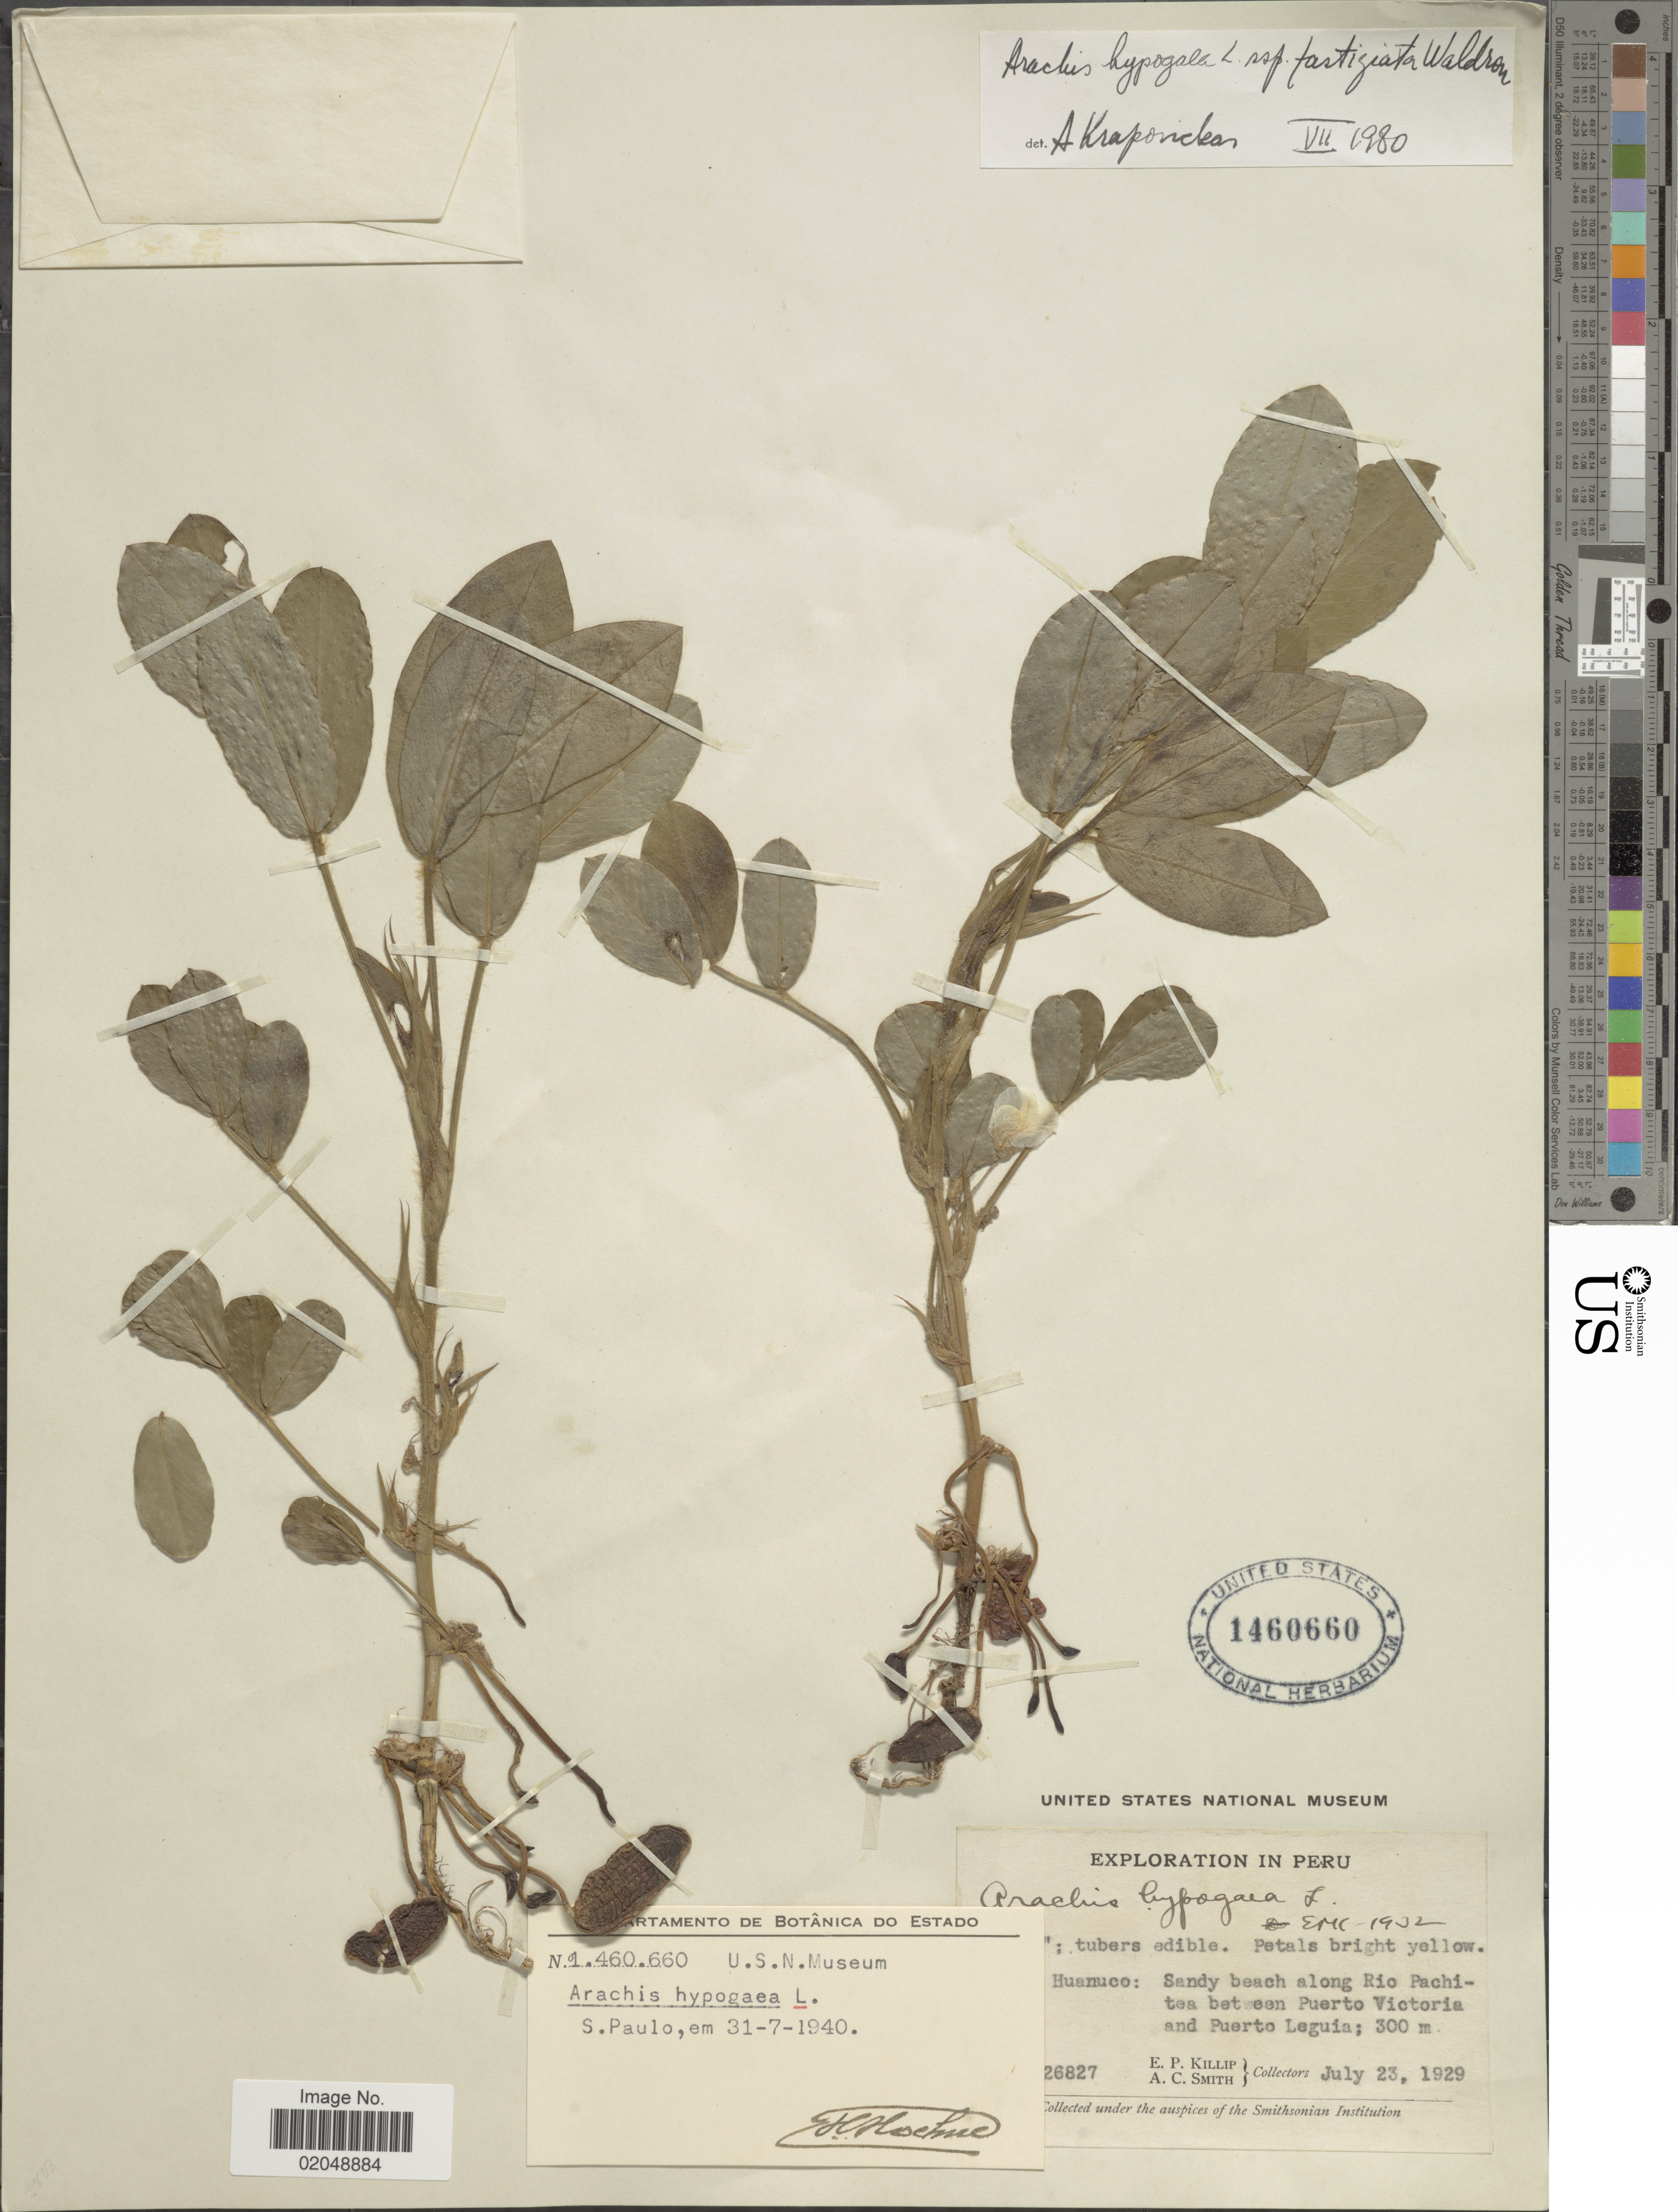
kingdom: Plantae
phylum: Tracheophyta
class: Magnoliopsida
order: Fabales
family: Fabaceae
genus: Arachis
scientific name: Arachis hypogaea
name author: L.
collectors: E. P. Killip & A. C. Smith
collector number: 26827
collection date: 1929-07-23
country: Peru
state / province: Huánuco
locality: Sandy beach along Rio Pachitea between Puerto Victoria and Puerto Leguia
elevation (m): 300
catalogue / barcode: US 1460660